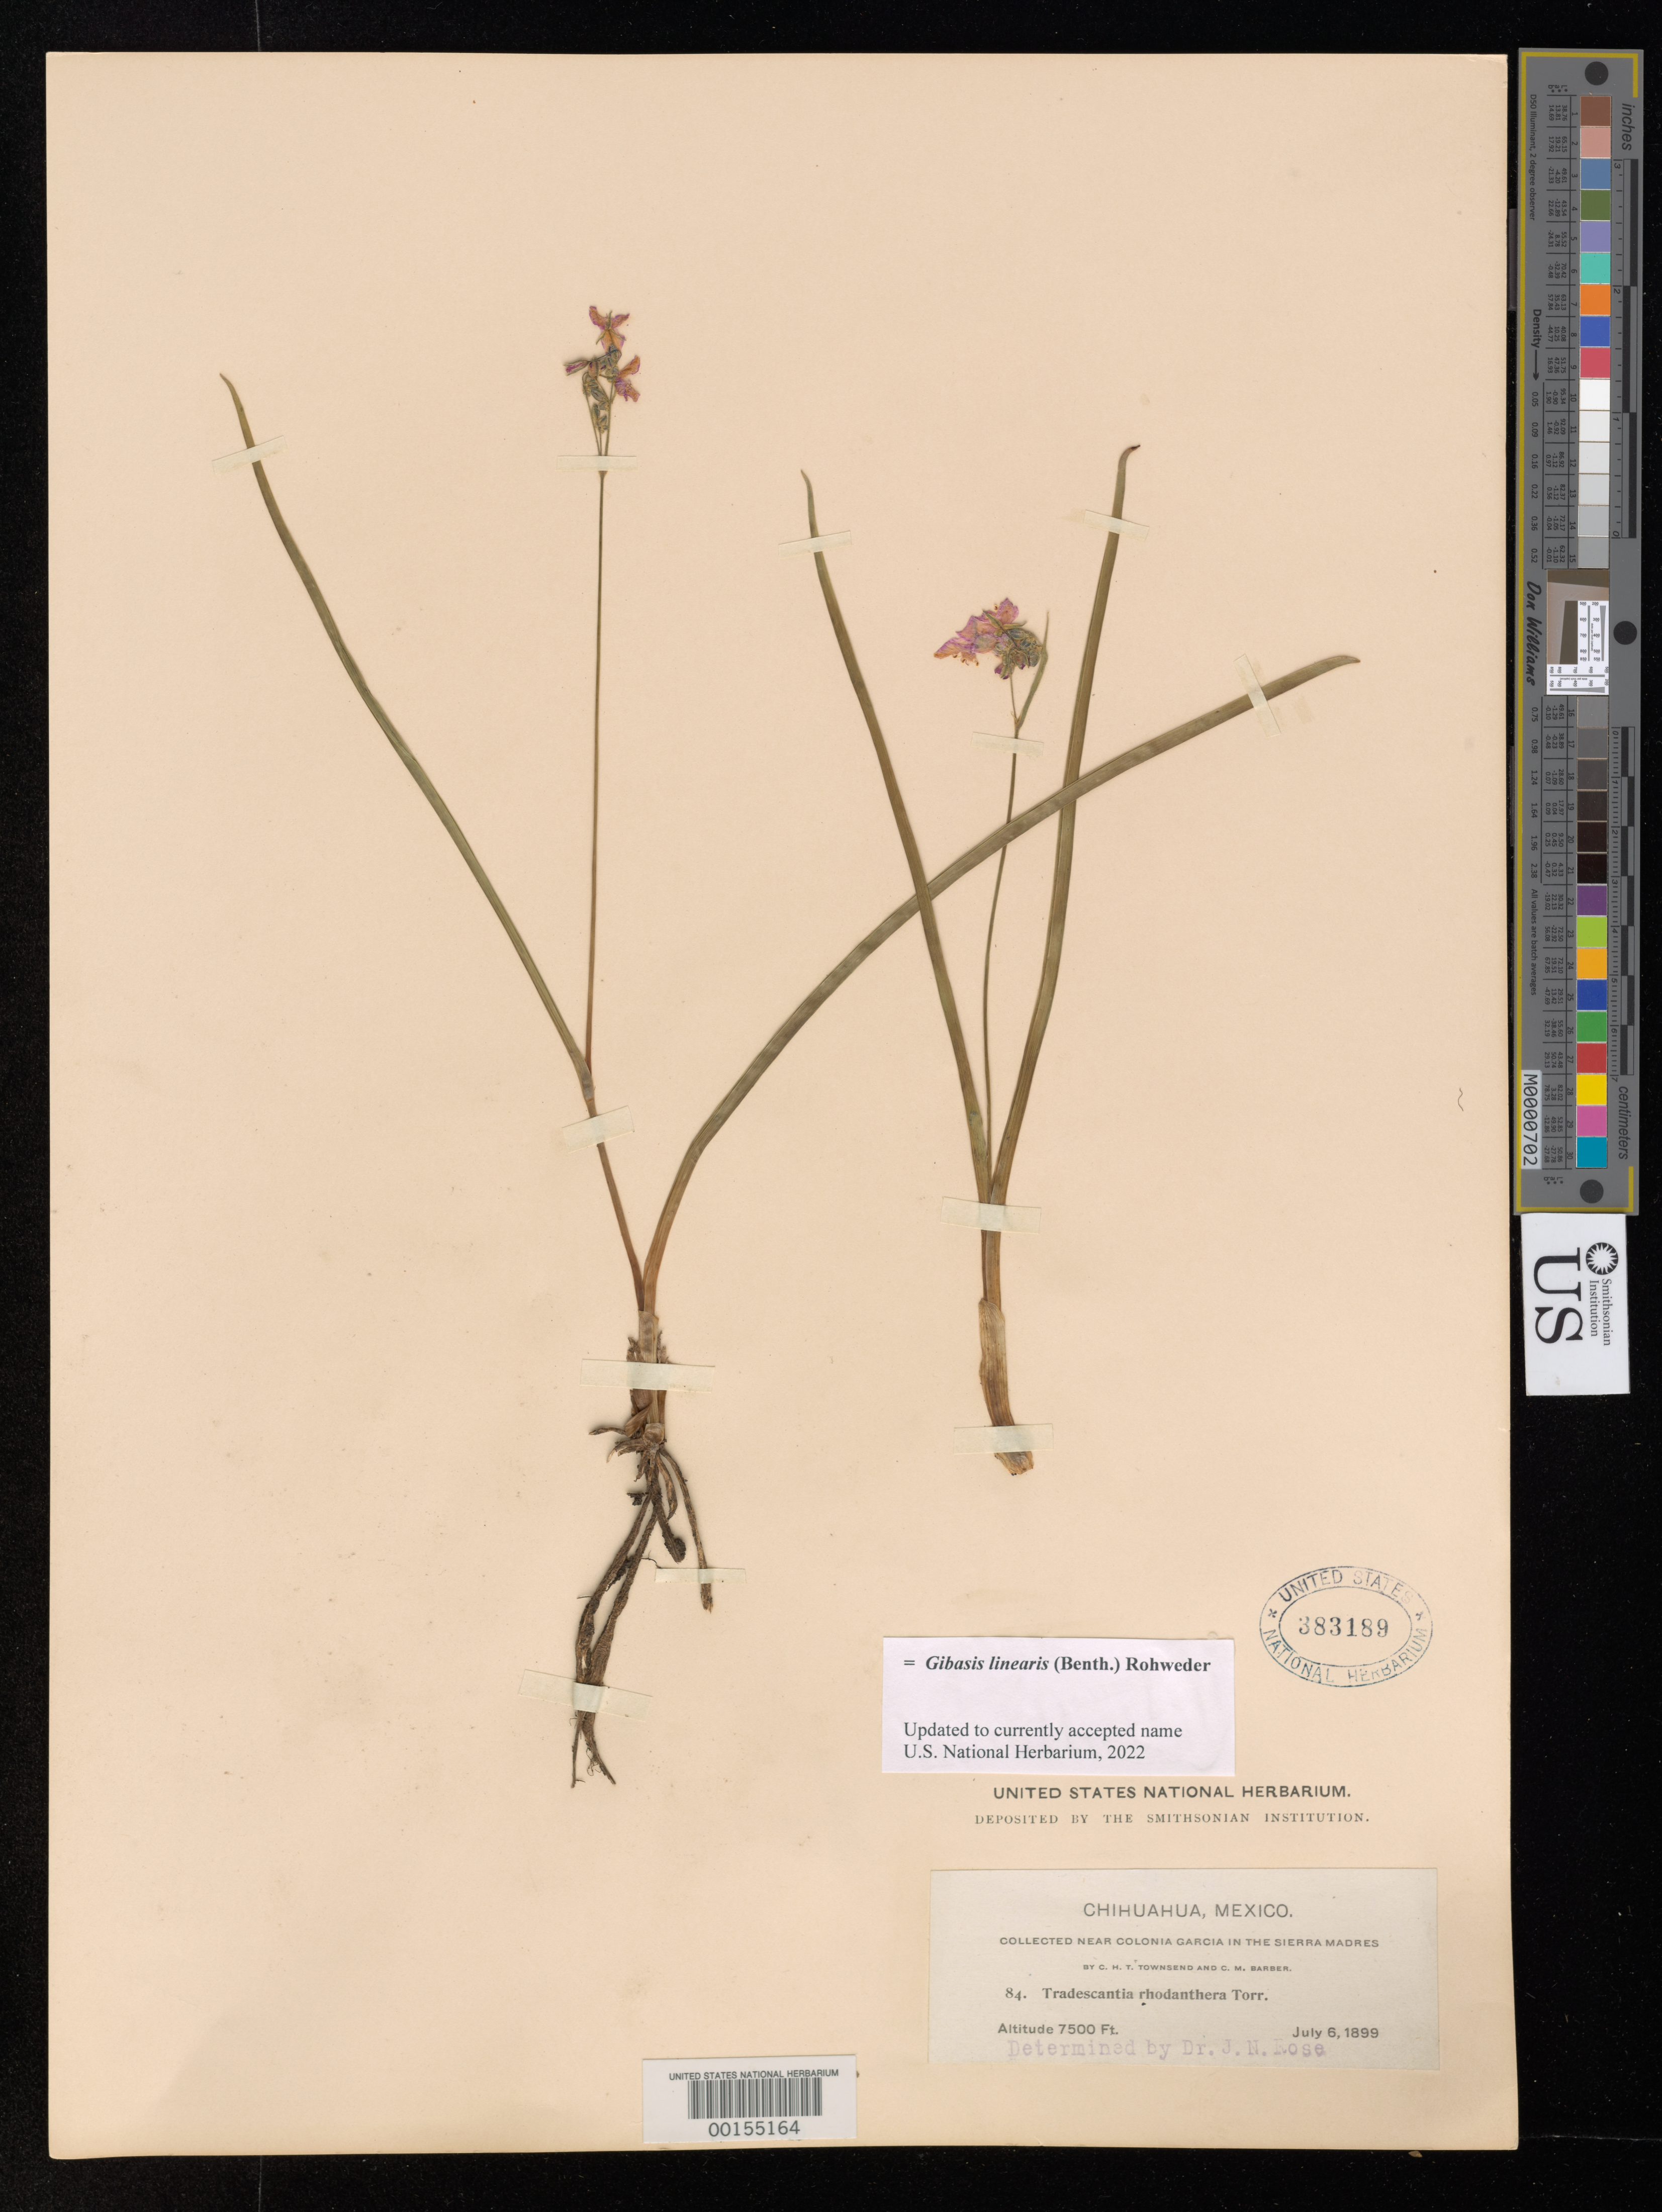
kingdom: Plantae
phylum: Tracheophyta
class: Liliopsida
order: Commelinales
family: Commelinaceae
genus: Gibasis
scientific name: Gibasis linearis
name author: (Benth.) Rohweder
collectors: C. H. T. Townsend & C. Barber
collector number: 84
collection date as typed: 06 Jul 1899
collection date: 1899-07-06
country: Mexico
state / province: Chihuahua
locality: Near Colonia Garcia, Sierra Madres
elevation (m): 2288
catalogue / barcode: US 383189